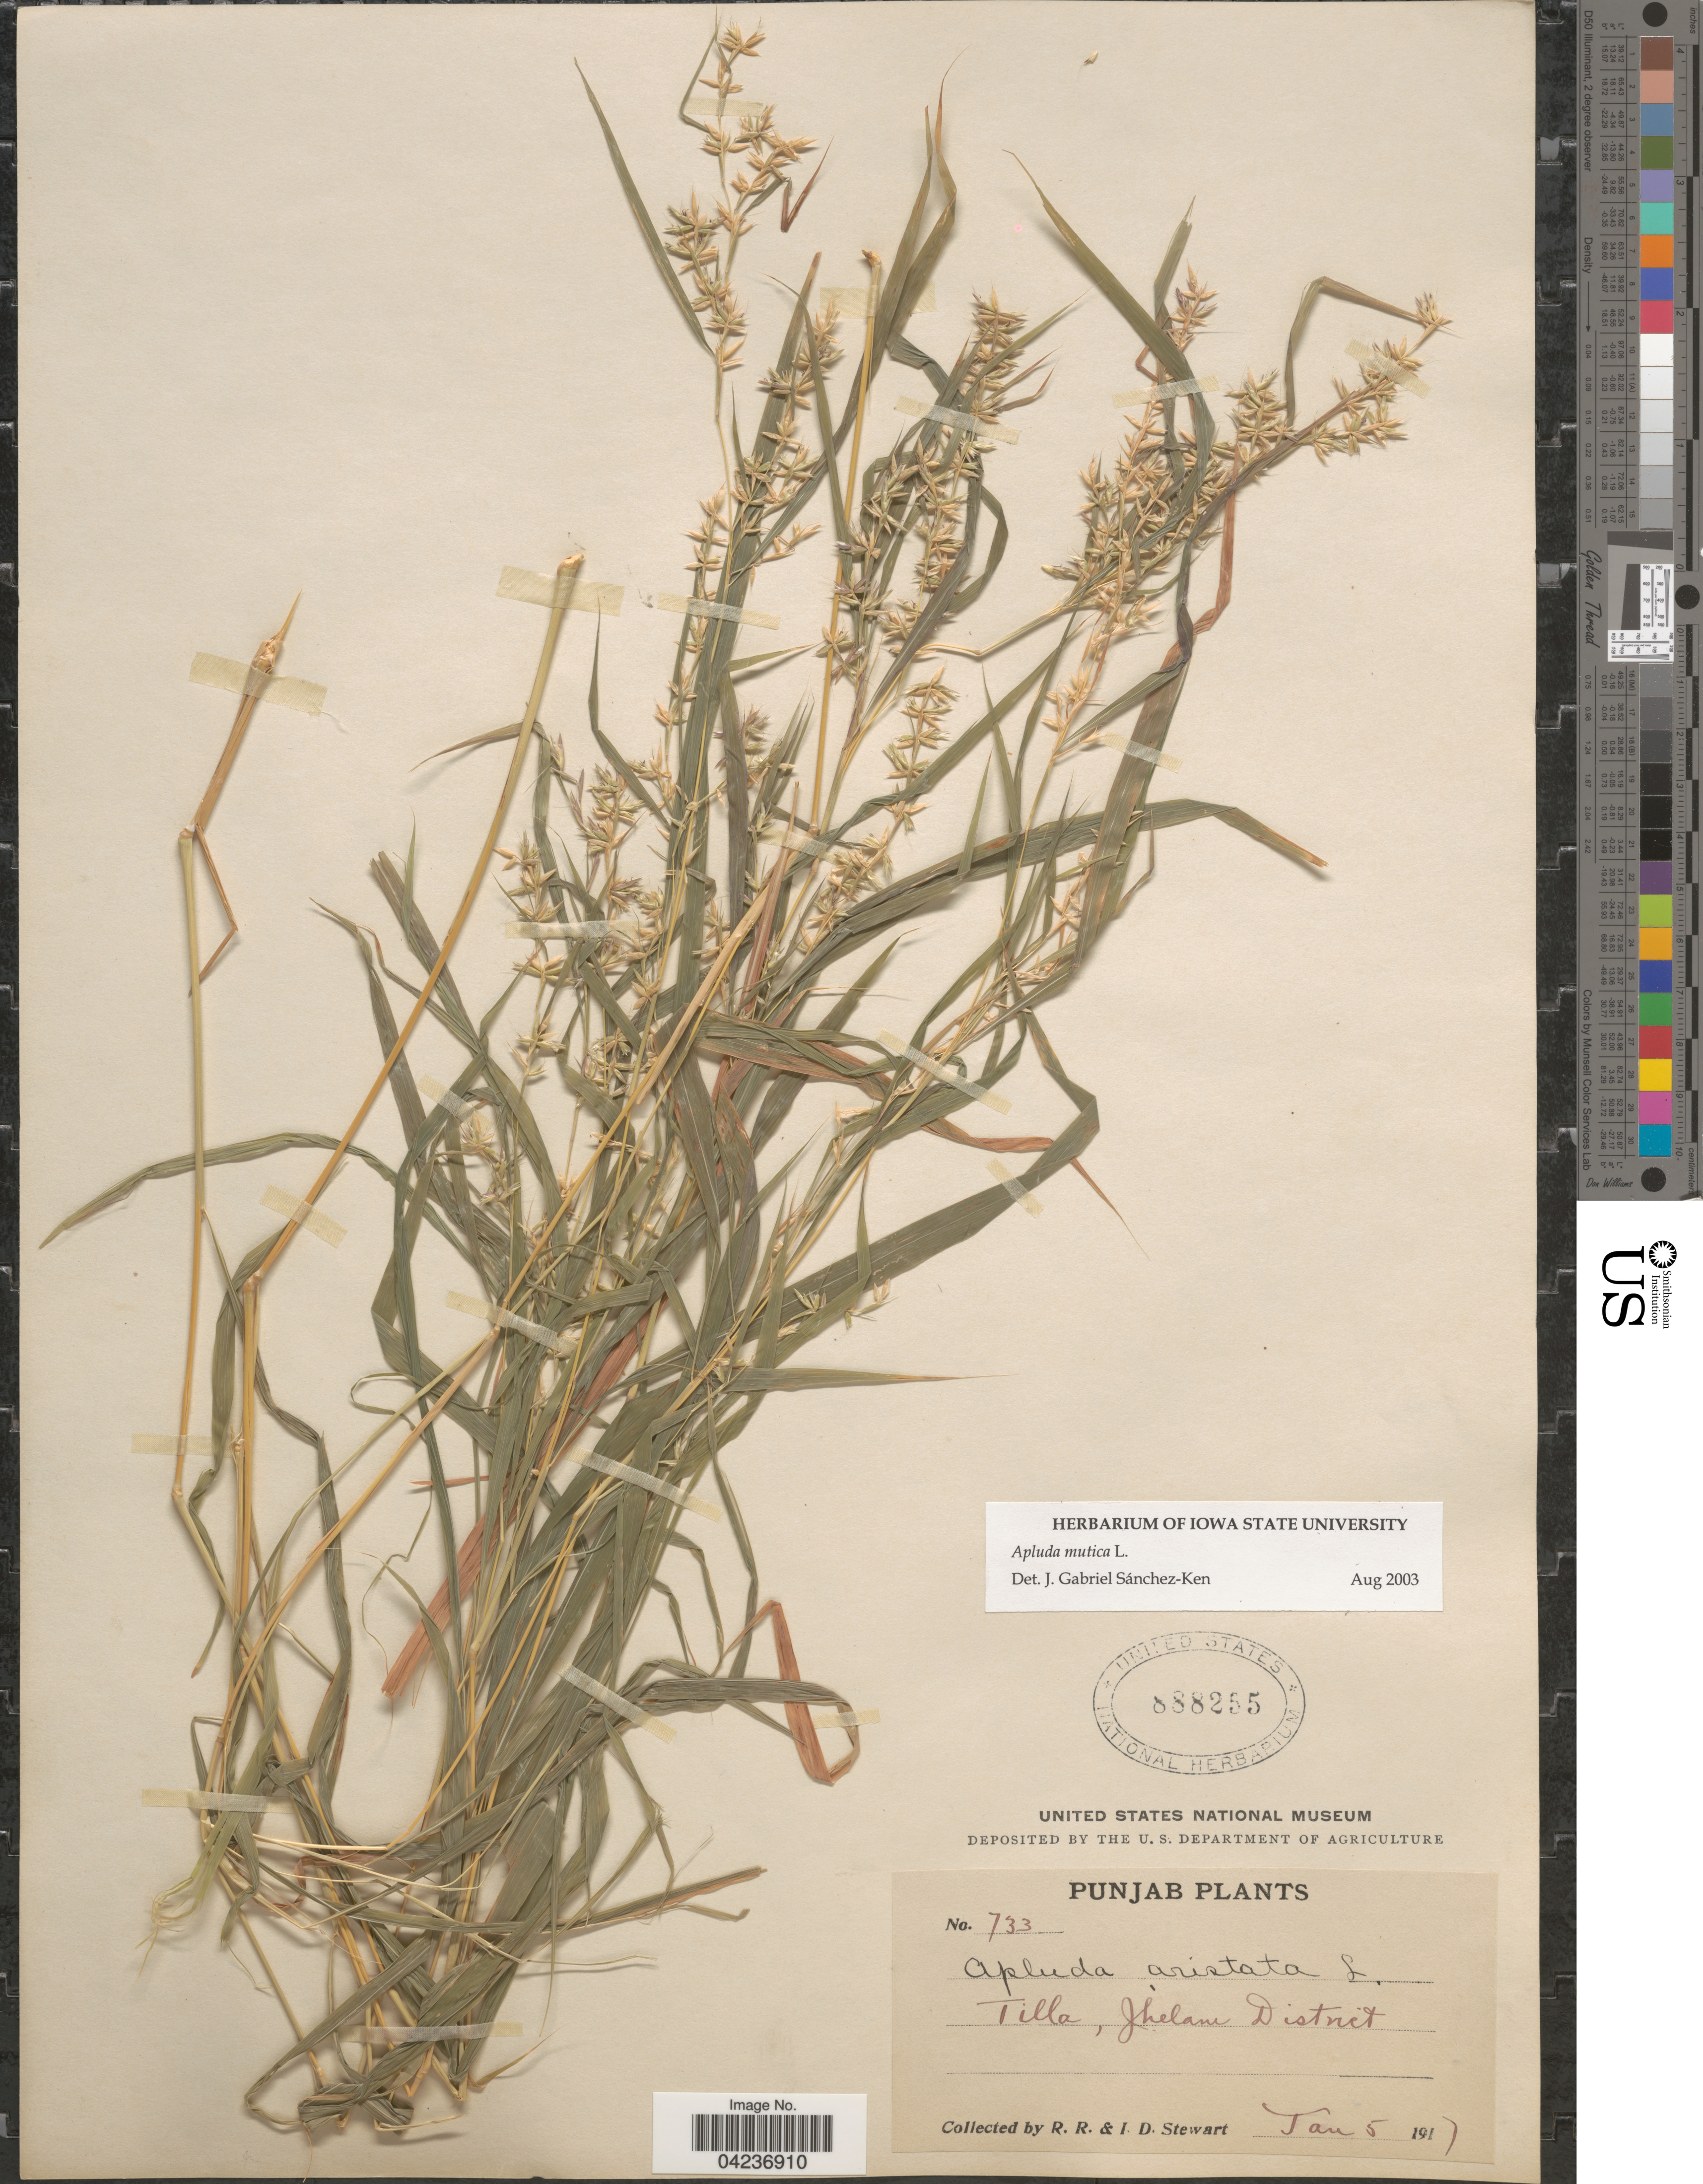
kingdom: Plantae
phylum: Tracheophyta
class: Liliopsida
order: Poales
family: Poaceae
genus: Apluda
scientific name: Apluda mutica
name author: L.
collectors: R. Stewart & I. Stewart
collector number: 733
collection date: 1917-01-05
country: Pakistan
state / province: Punjab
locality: Tilla, Jhelam District.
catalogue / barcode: US 888255